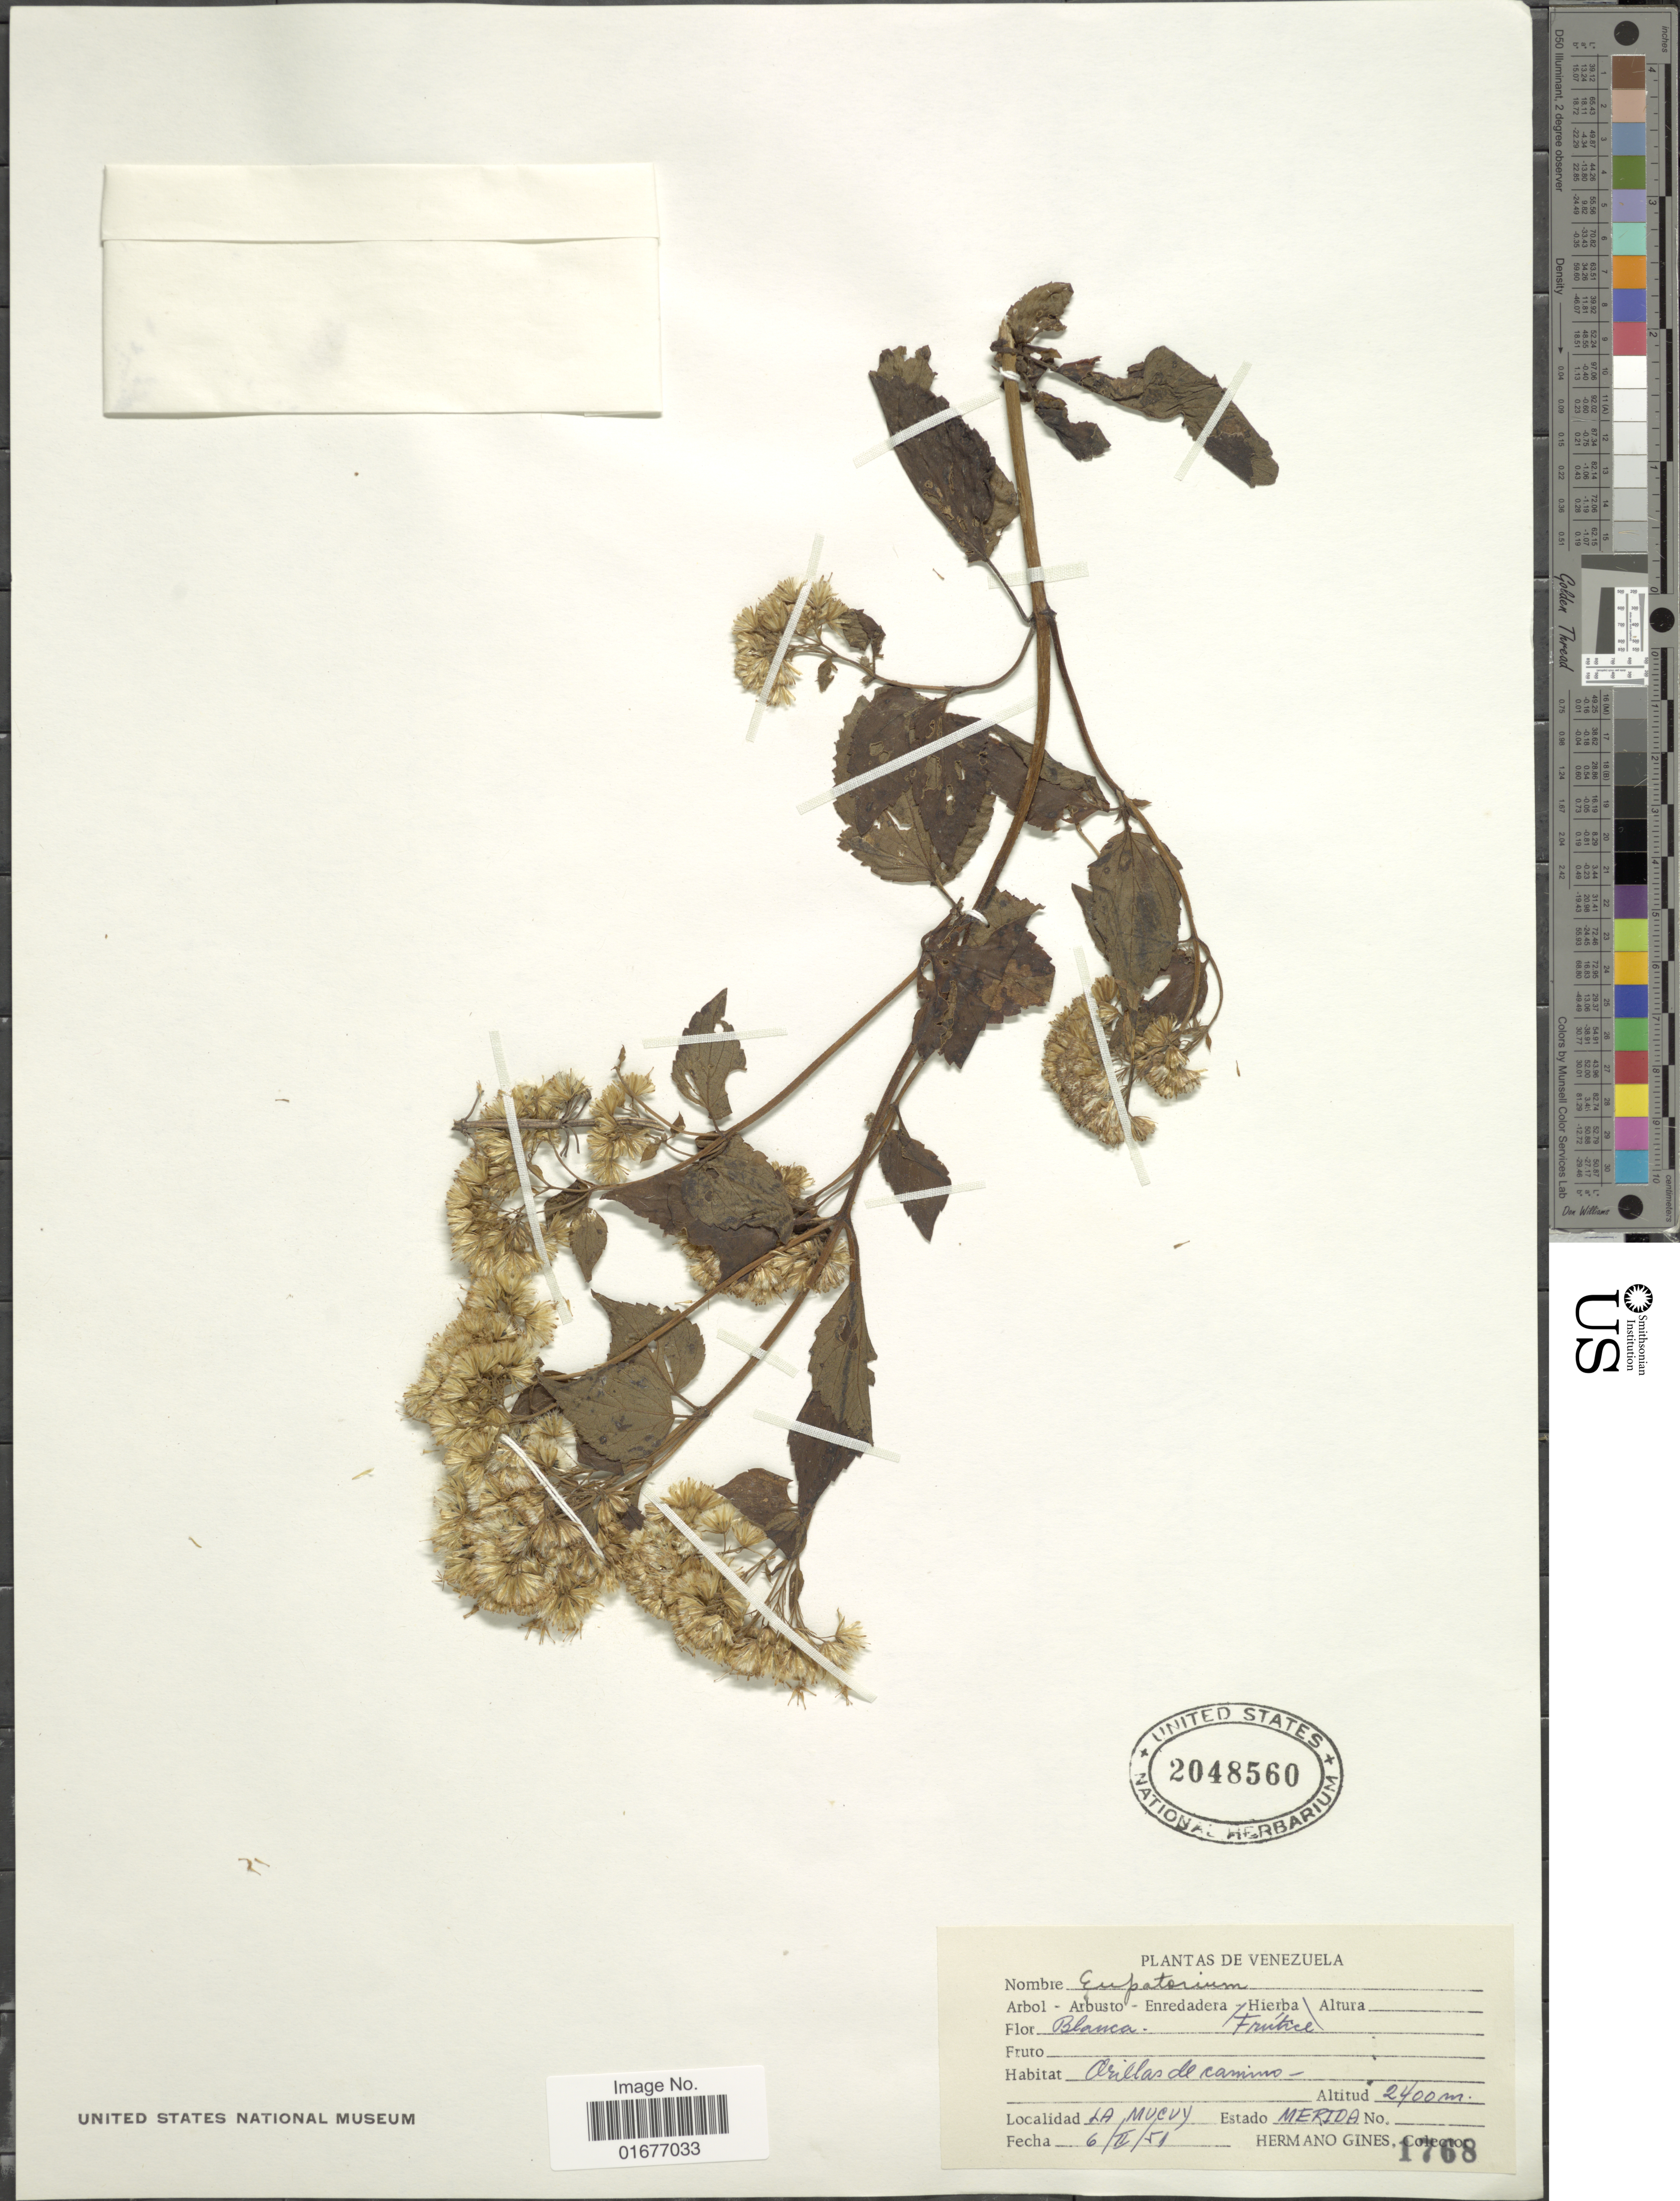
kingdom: Plantae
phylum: Tracheophyta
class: Magnoliopsida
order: Asterales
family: Asteraceae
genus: Ageratina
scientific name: Ageratina ibaguensis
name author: (Sch. Bip. ex Hieron.) R.M. King & H. Rob.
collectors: Bro. Gines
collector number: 1768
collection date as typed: Transcribed d/m/y: 6/2/51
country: Venezuela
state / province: Mérida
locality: La Muevy, Estado Merida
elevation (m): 2400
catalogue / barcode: US 2048560